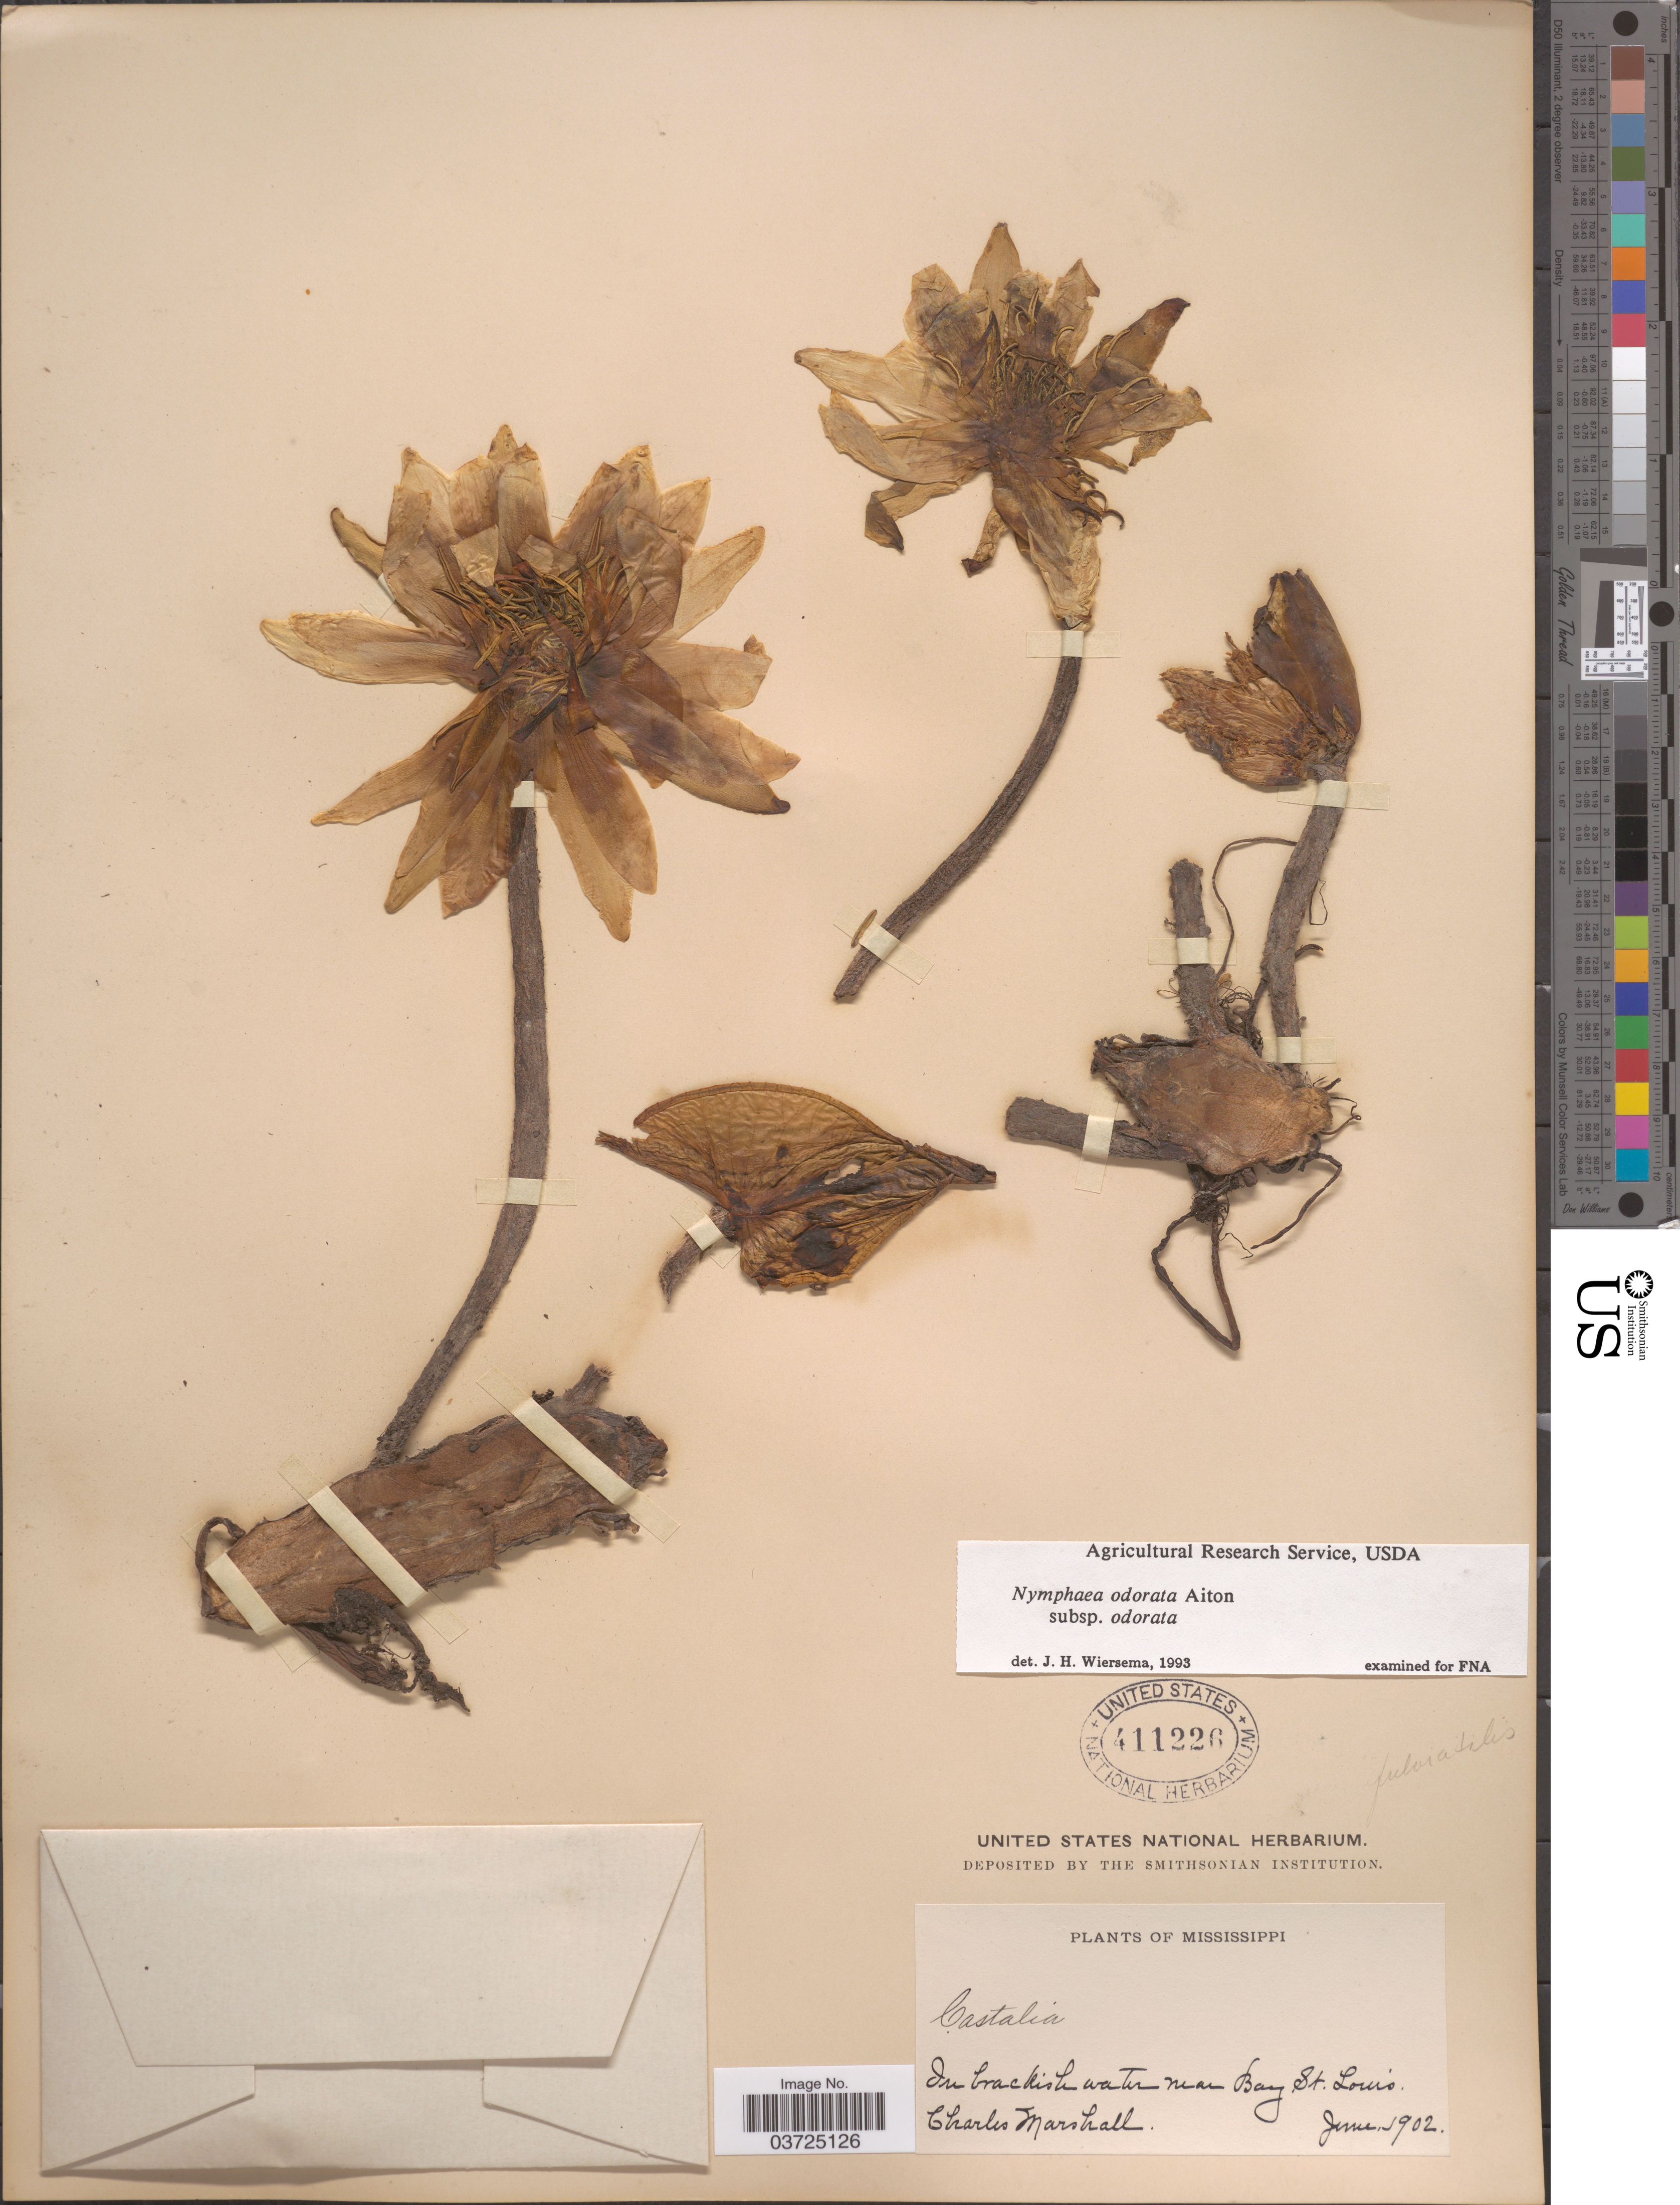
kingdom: Plantae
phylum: Tracheophyta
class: Magnoliopsida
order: Nymphaeales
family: Nymphaeaceae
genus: Nymphaea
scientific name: Nymphaea odorata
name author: Aiton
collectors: C. D. Marshall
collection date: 1902-06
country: United States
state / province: Mississippi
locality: Near Bay St. Louis.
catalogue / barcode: US 411226